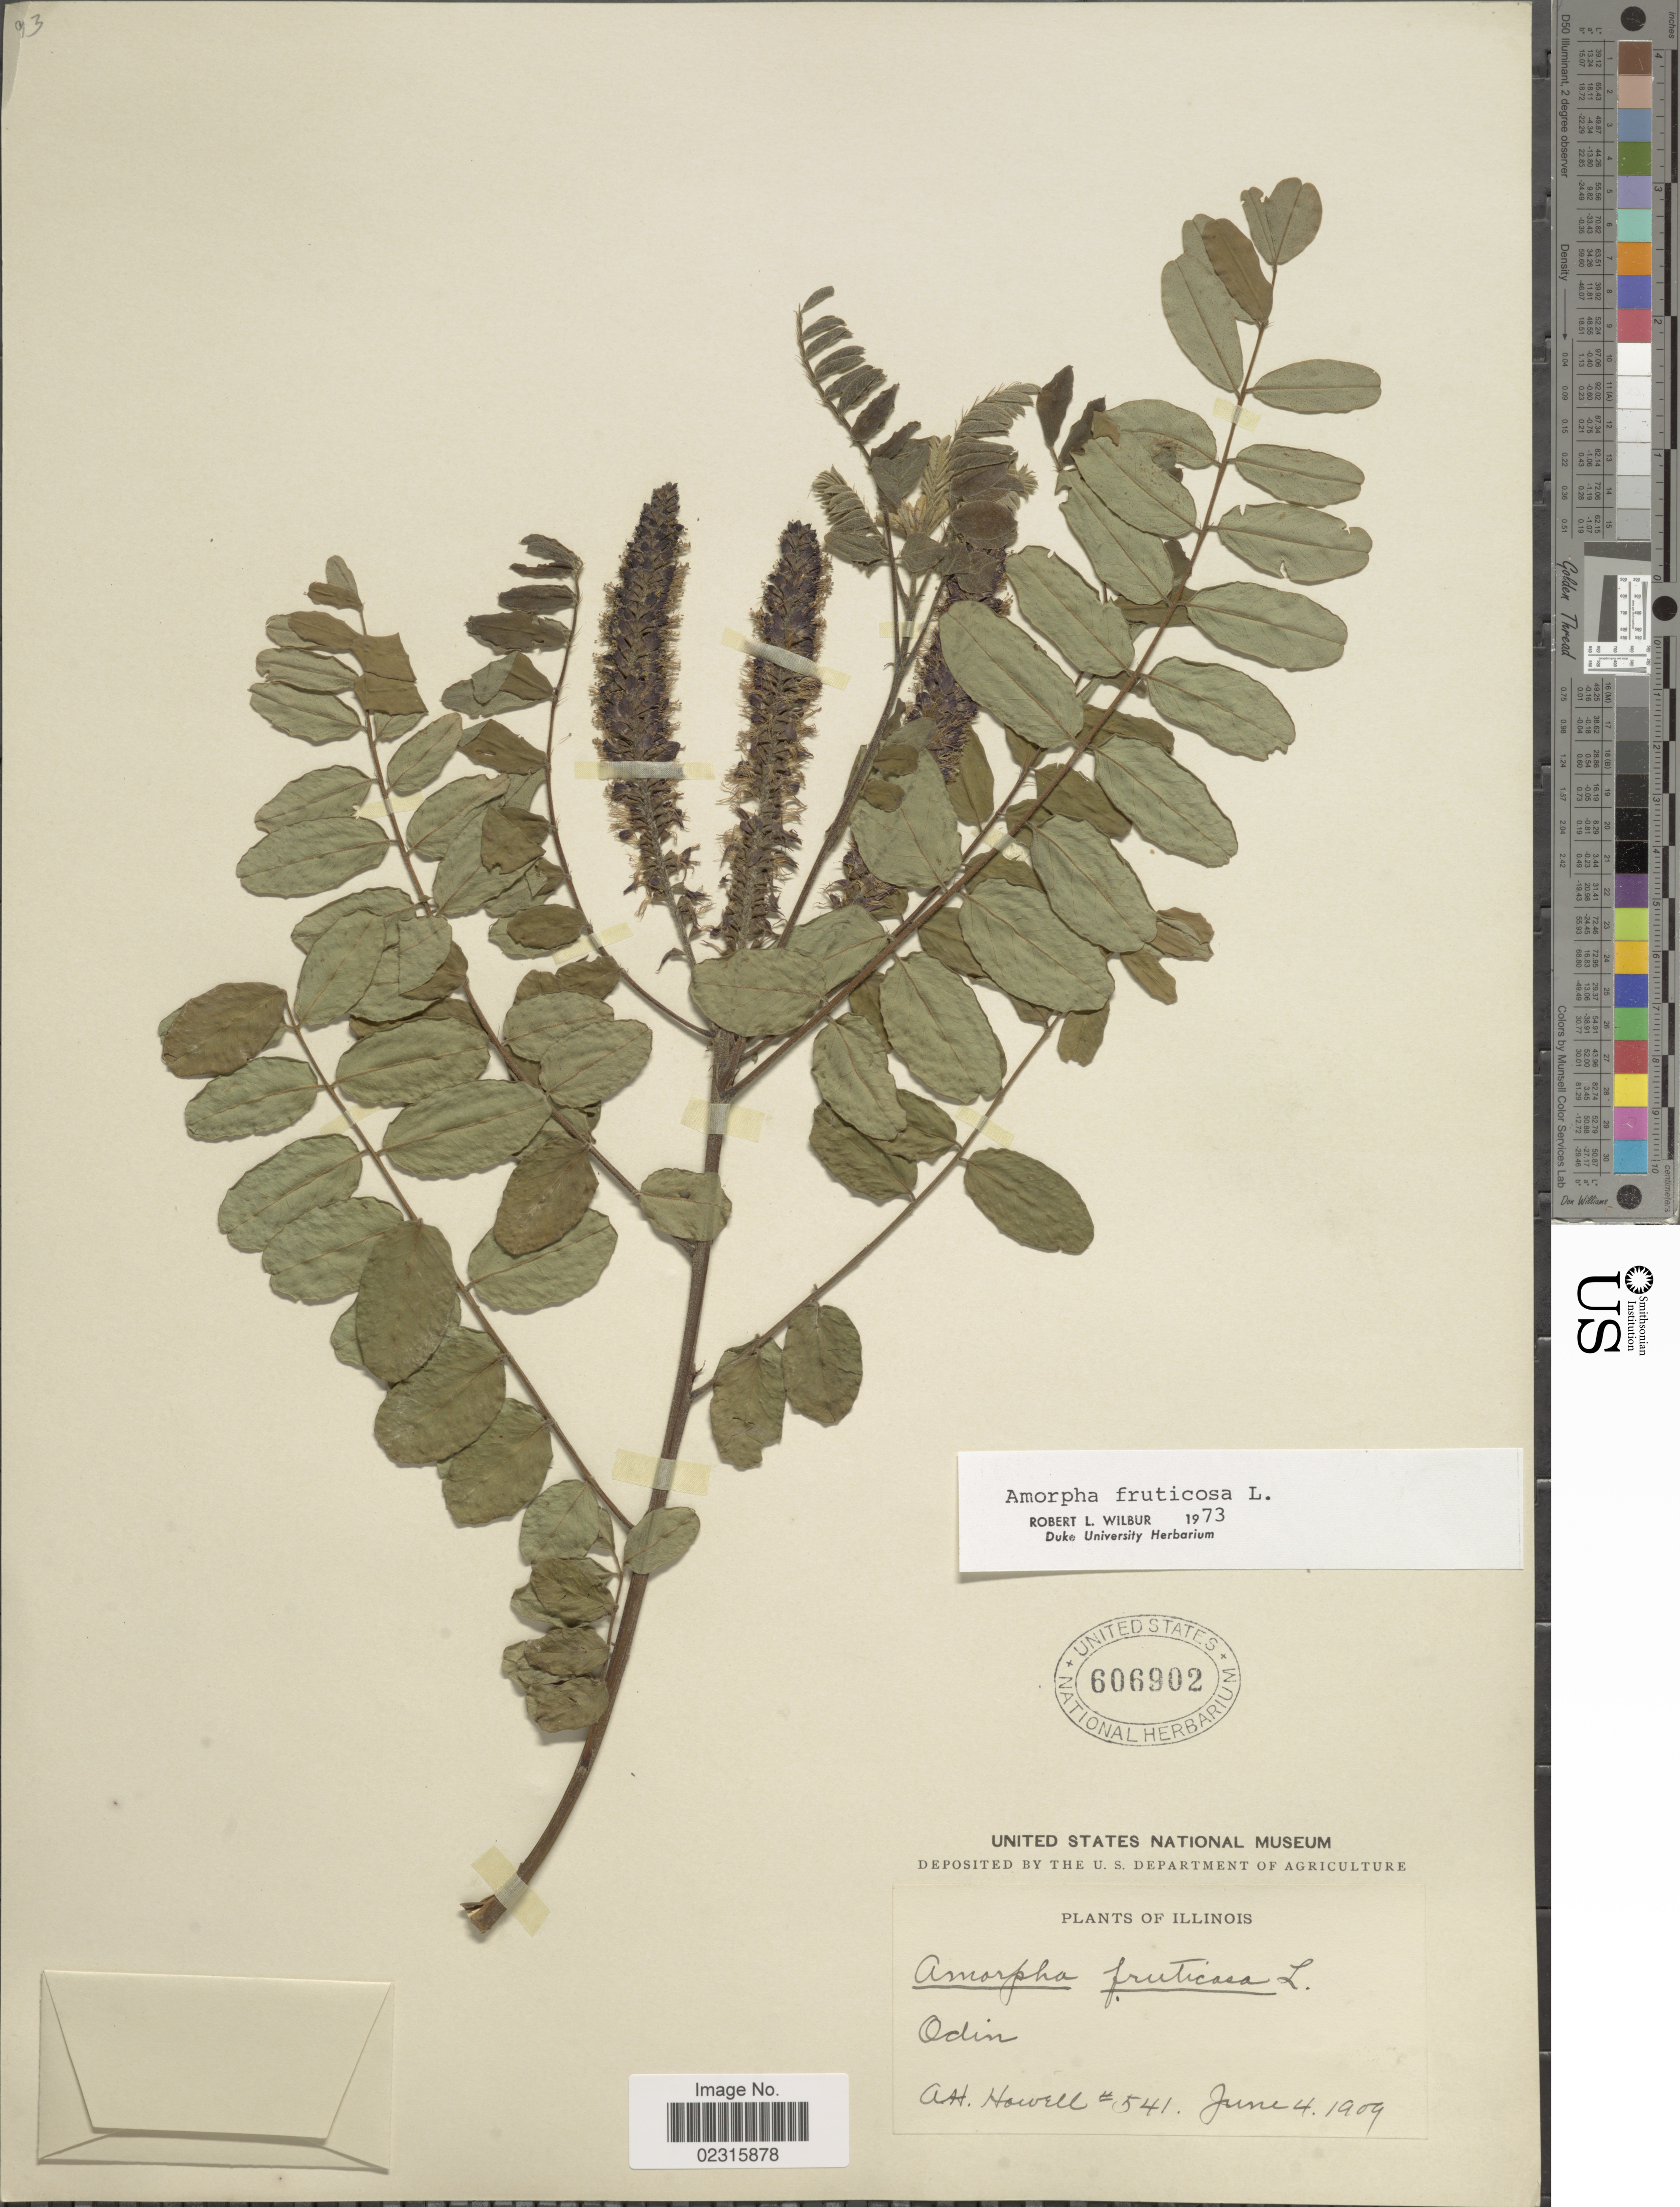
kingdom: Plantae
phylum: Tracheophyta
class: Magnoliopsida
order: Fabales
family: Fabaceae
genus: Amorpha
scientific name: Amorpha fruticosa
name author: L.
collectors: A. Howell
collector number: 541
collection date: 1909-06-04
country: United States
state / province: Illinois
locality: Odin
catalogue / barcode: US 606902